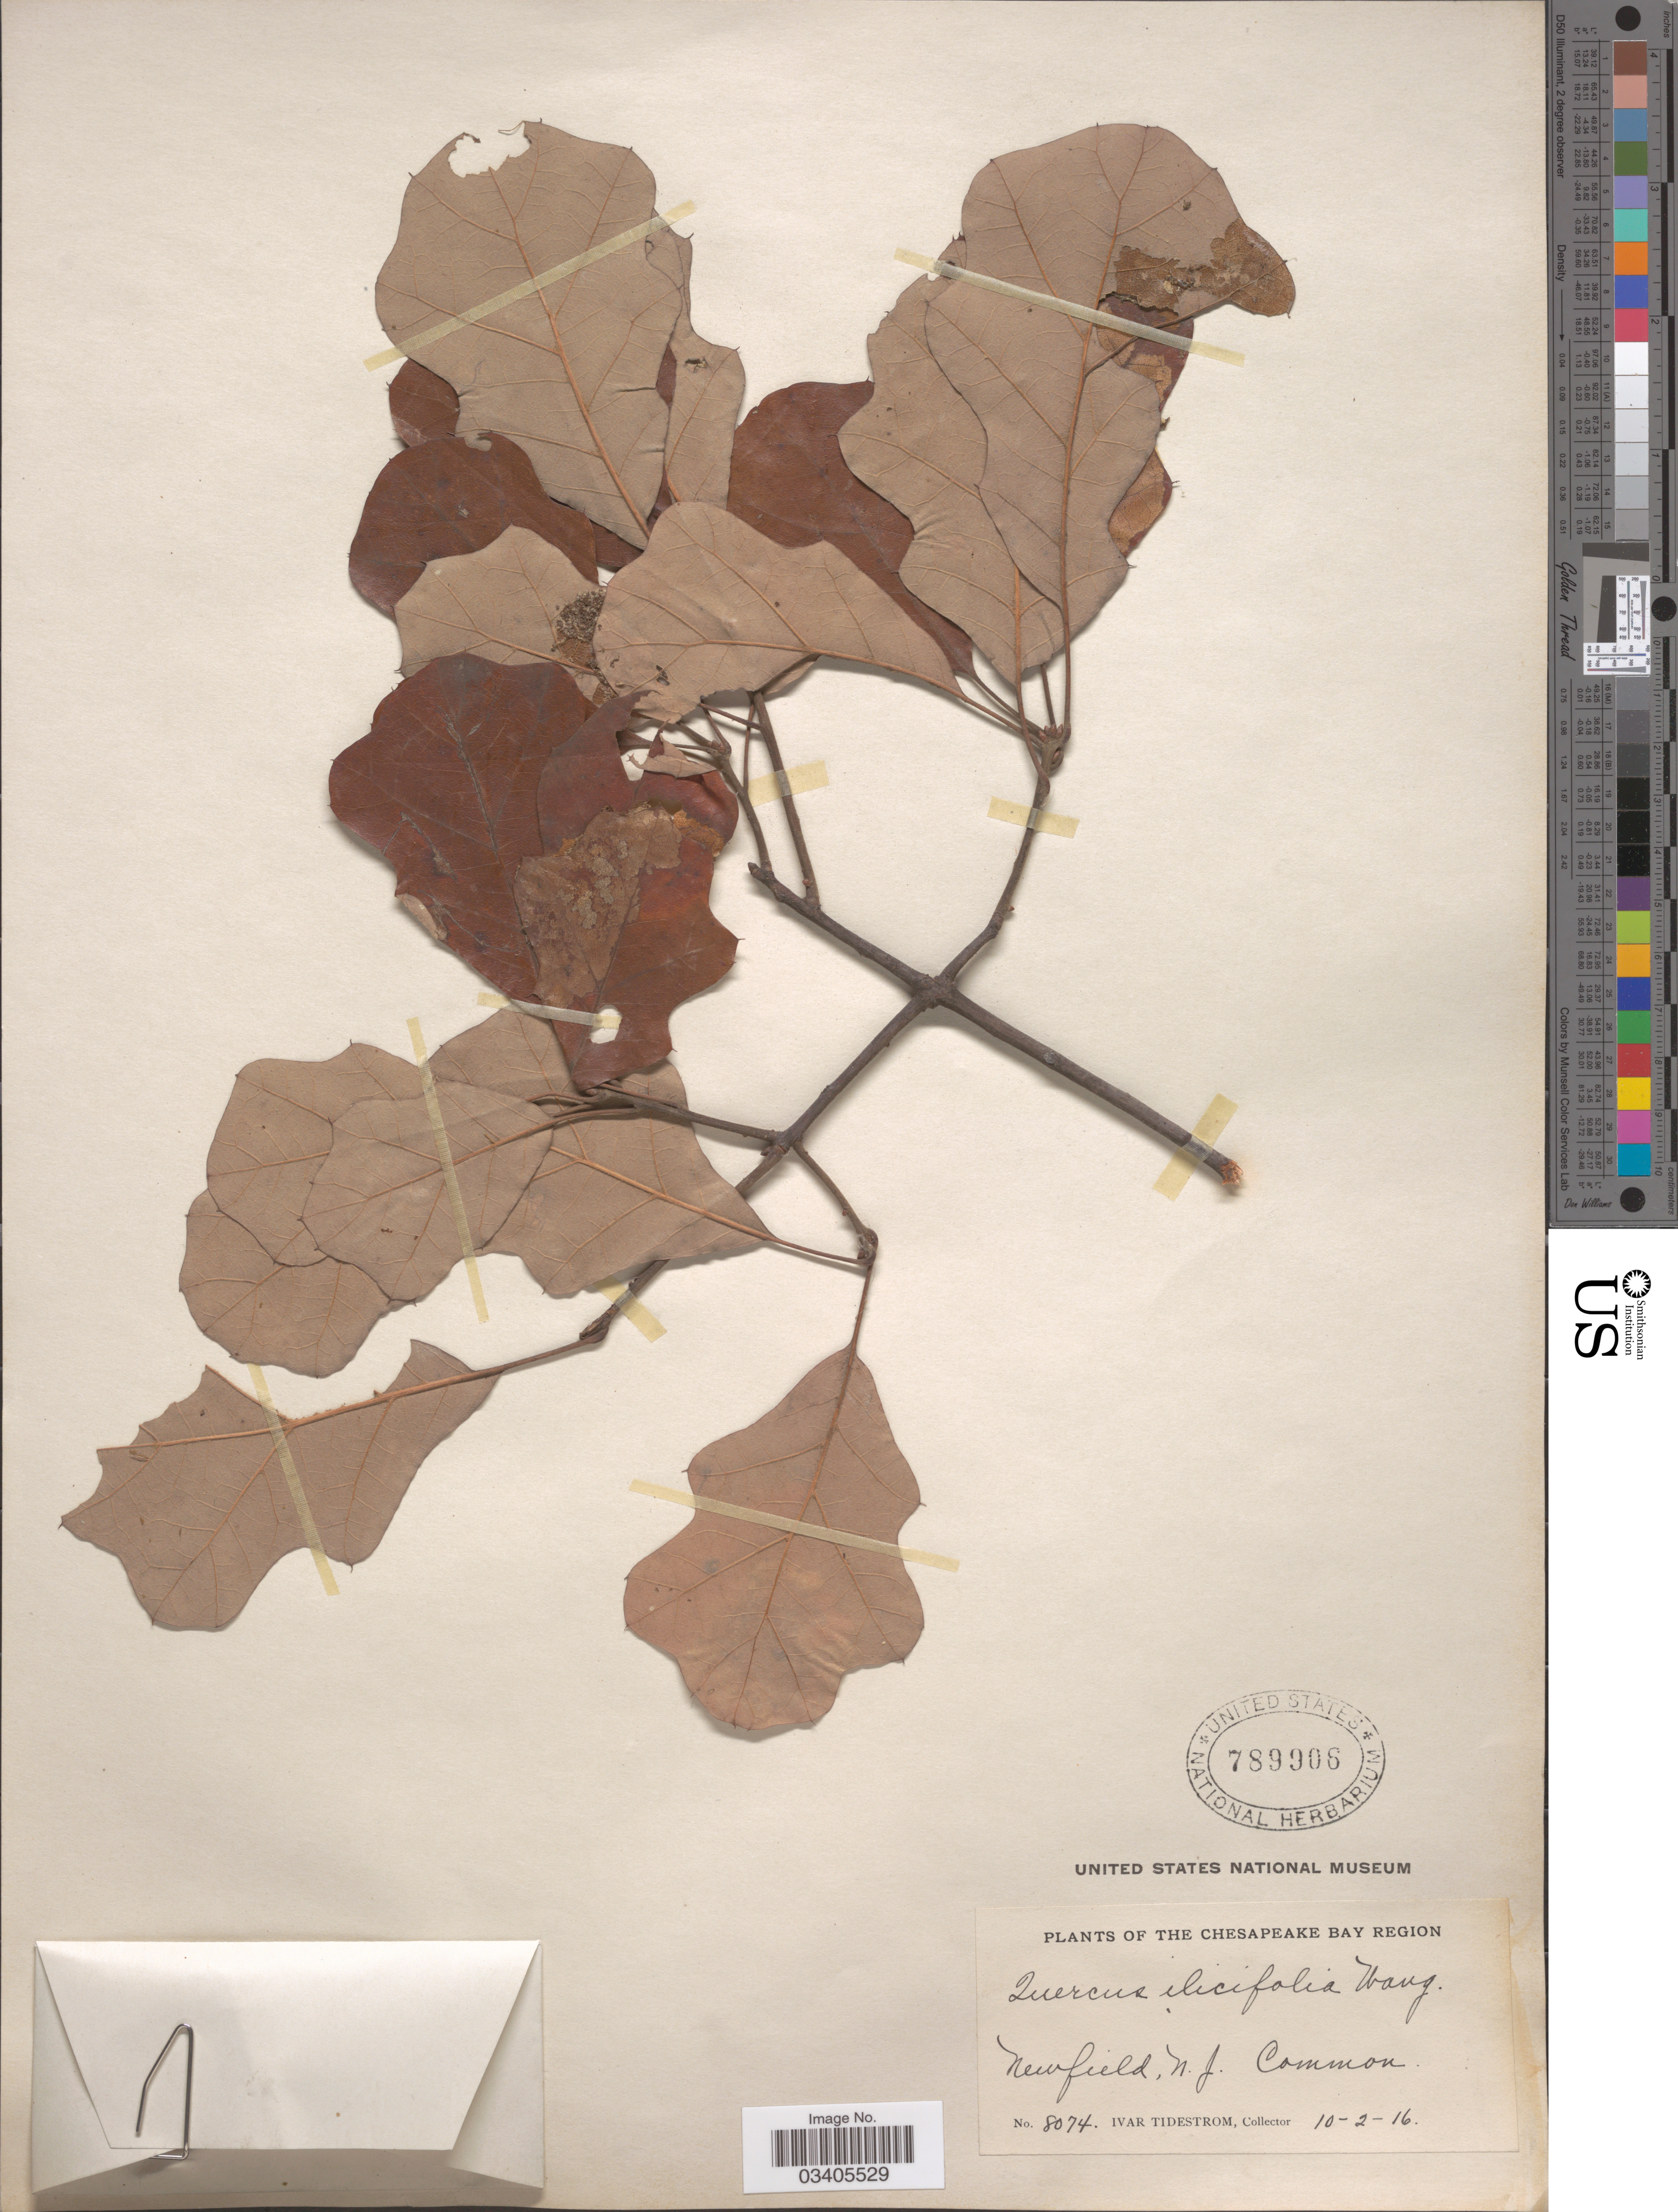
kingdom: Plantae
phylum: Tracheophyta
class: Magnoliopsida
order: Fagales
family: Fagaceae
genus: Quercus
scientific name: Quercus ilicifolia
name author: Wangenh.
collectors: I. F. Tidestrom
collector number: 8074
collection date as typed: Transcribed d/m/y: 2/10/16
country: United States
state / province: New Jersey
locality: Chesapeake Bay Region. Newfield.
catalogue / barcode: US 789906